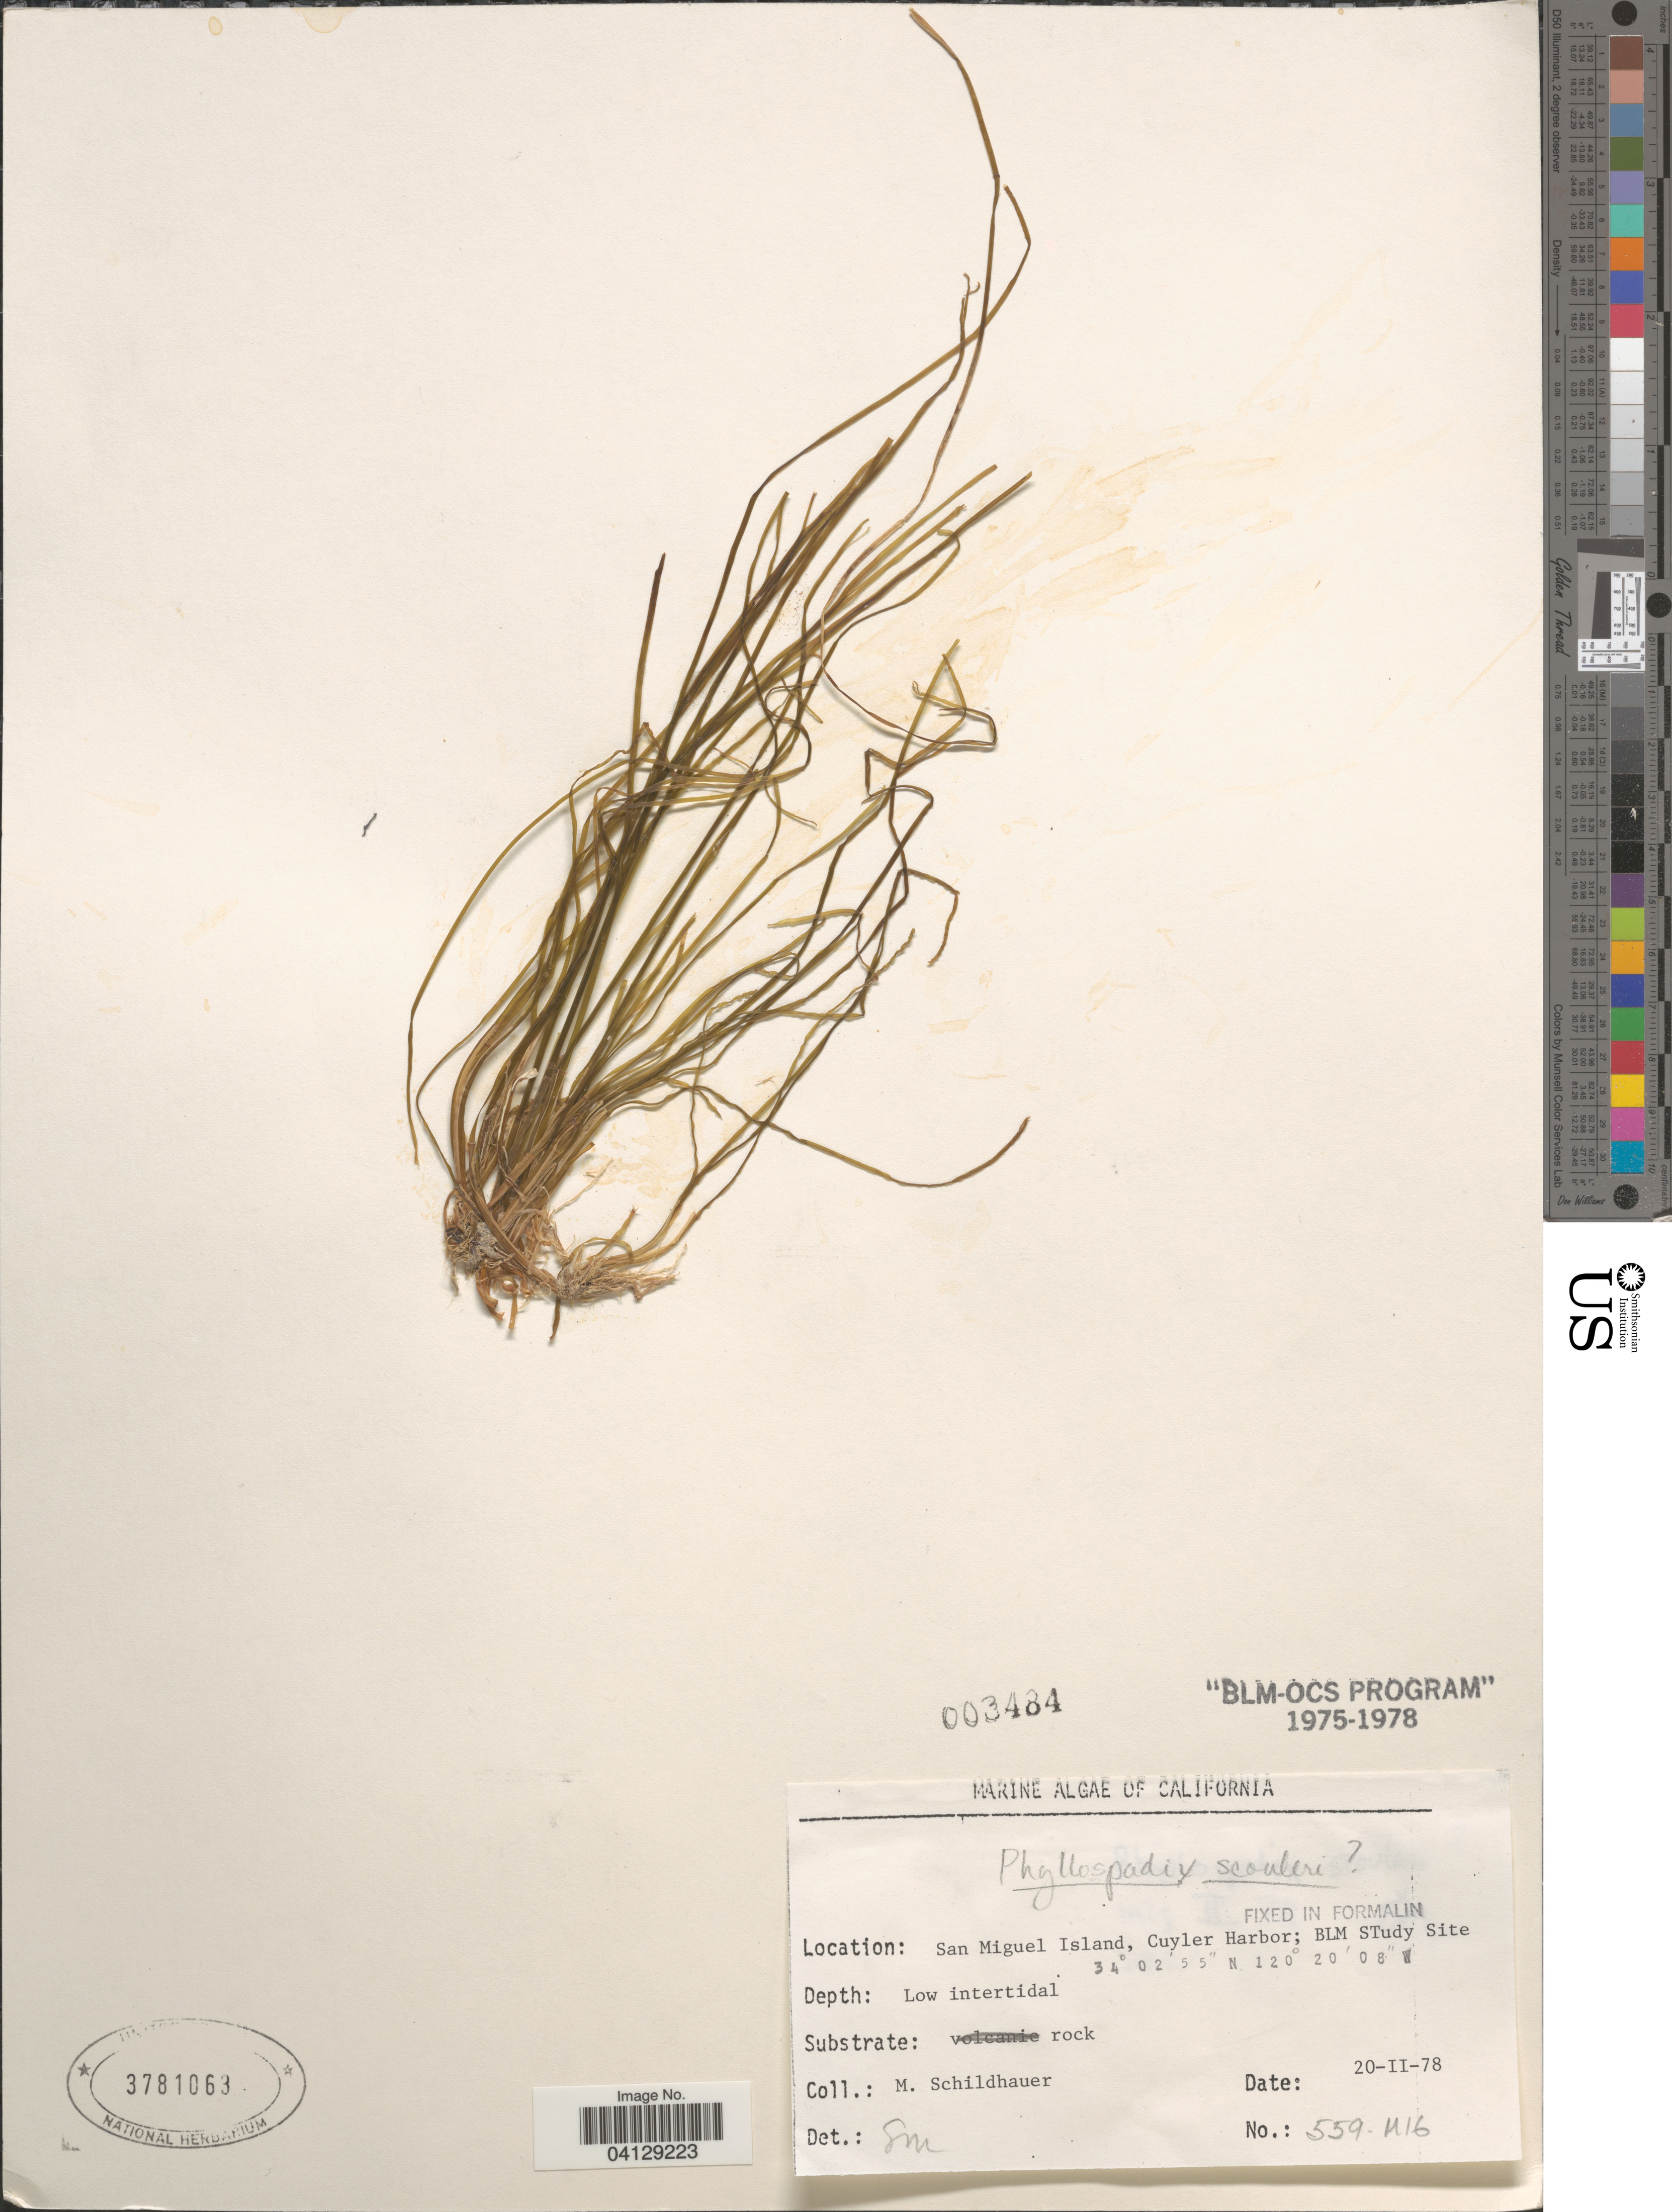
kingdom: Plantae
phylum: Tracheophyta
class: Liliopsida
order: Alismatales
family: Zosteraceae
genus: Phyllospadix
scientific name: Phyllospadix scouleri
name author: Hook.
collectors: M. Schildhauer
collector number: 559.M16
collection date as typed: Transcribed d/m/y: 20/2/78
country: United States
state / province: California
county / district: Santa Barbara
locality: San Miguel Island, Cuyler Harbor; BLM STudy Site.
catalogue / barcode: US 3781063